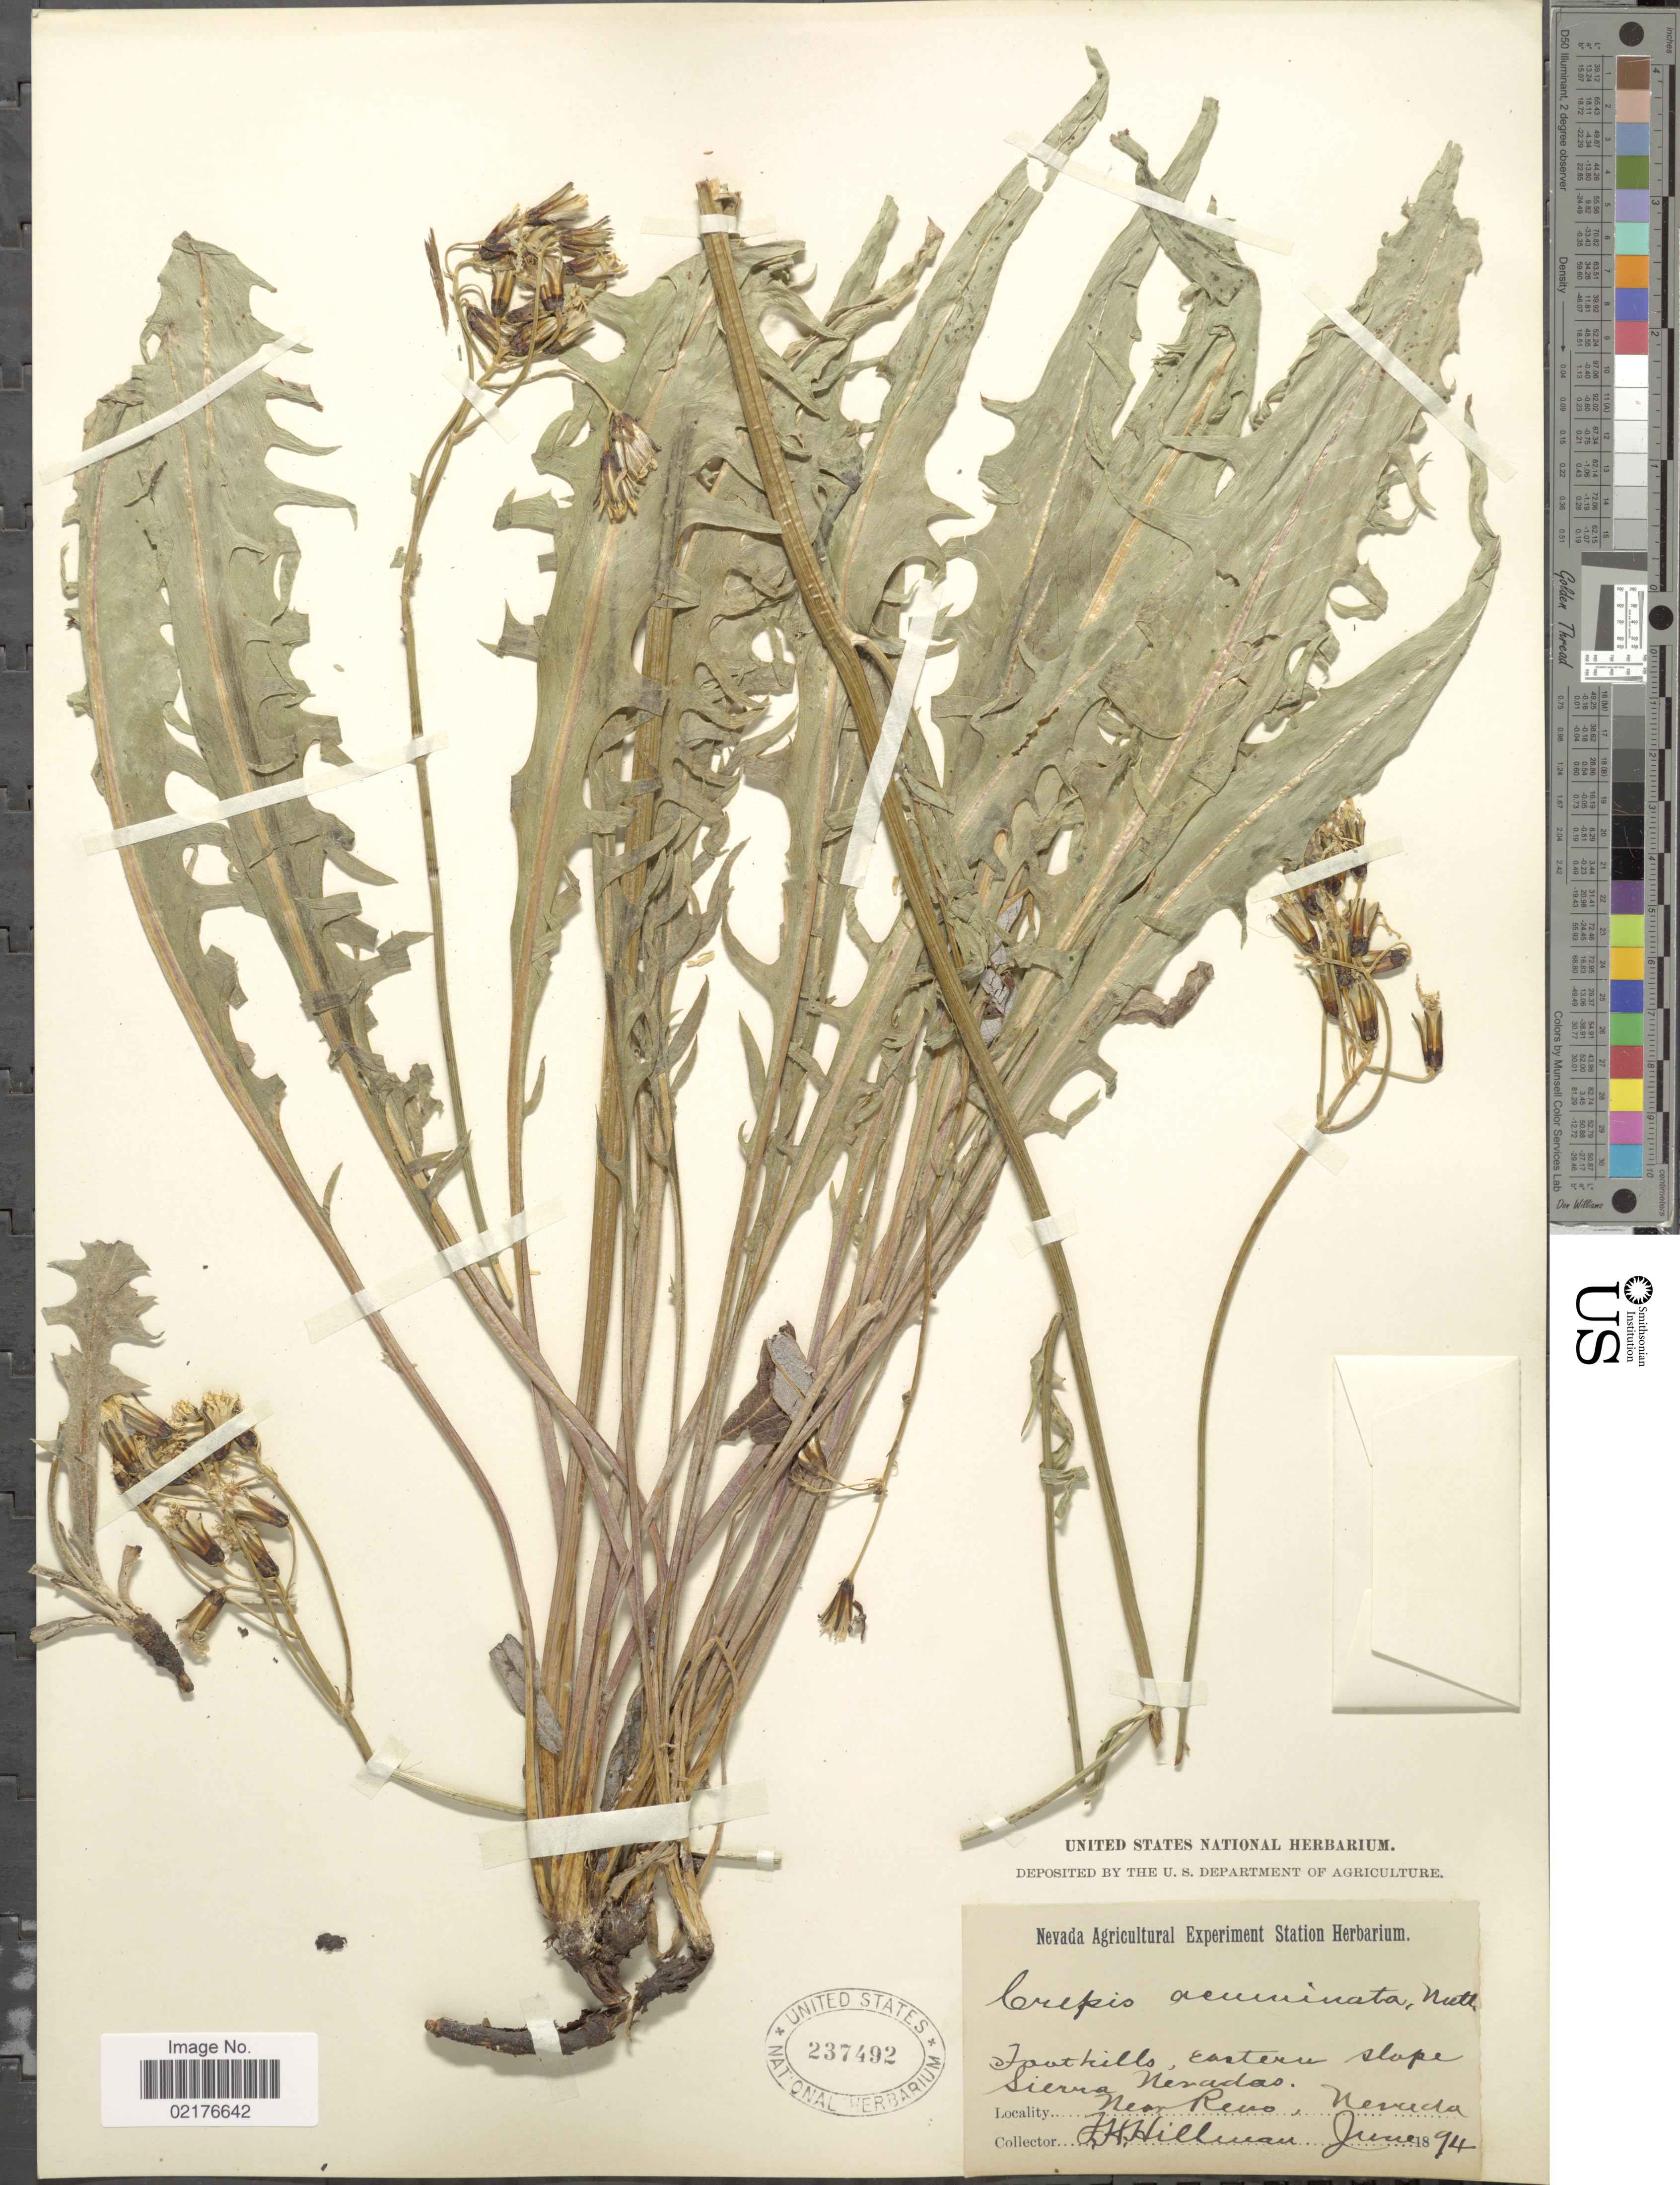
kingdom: Plantae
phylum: Tracheophyta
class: Magnoliopsida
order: Asterales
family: Asteraceae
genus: Crepis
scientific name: Crepis acuminata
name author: Nutt.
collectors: F. Hillman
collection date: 1894-06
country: United States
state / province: Nevada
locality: Foothills, eastern slope, Sierra, Nevada, Near Reno, Nevada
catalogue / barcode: US 237492